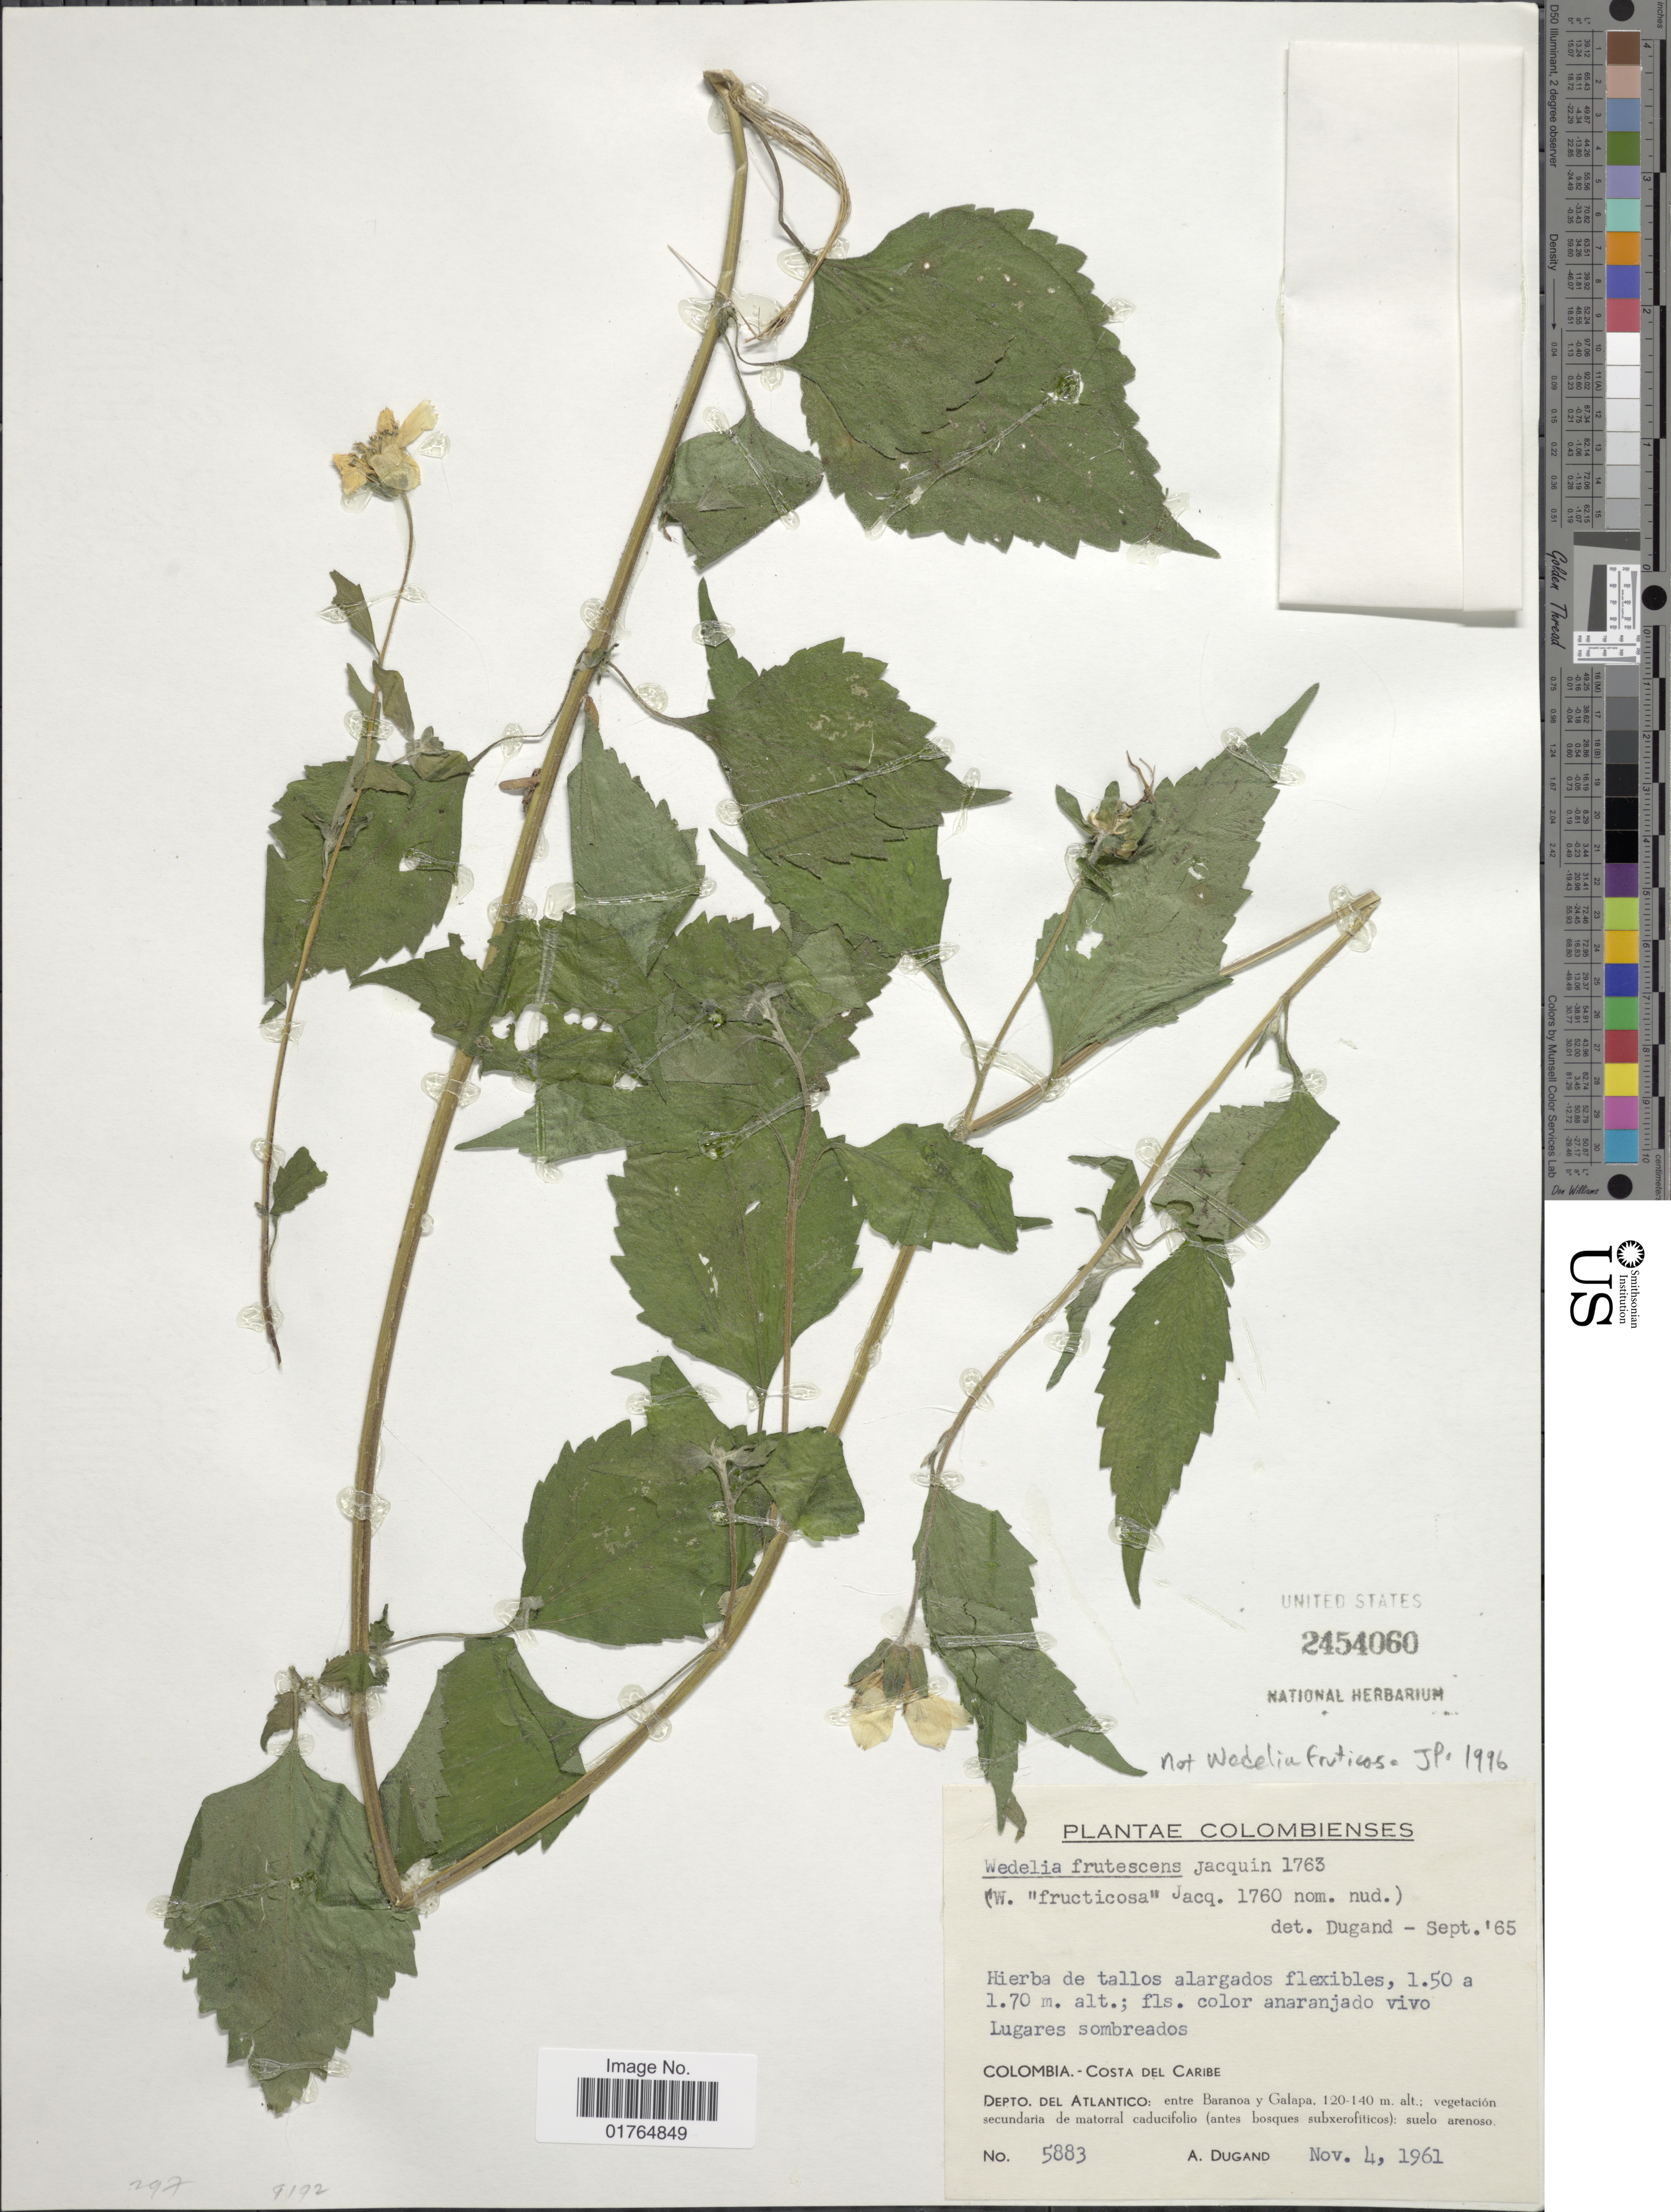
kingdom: Plantae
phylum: Tracheophyta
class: Magnoliopsida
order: Asterales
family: Asteraceae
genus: Wedelia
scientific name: Wedelia subvelutina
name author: DC.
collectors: A. Dugand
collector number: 5883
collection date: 1961-11-04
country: Colombia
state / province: Atlántico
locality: Costa del Caribe, entre Baranoa y Galapa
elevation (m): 120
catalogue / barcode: US 2454060